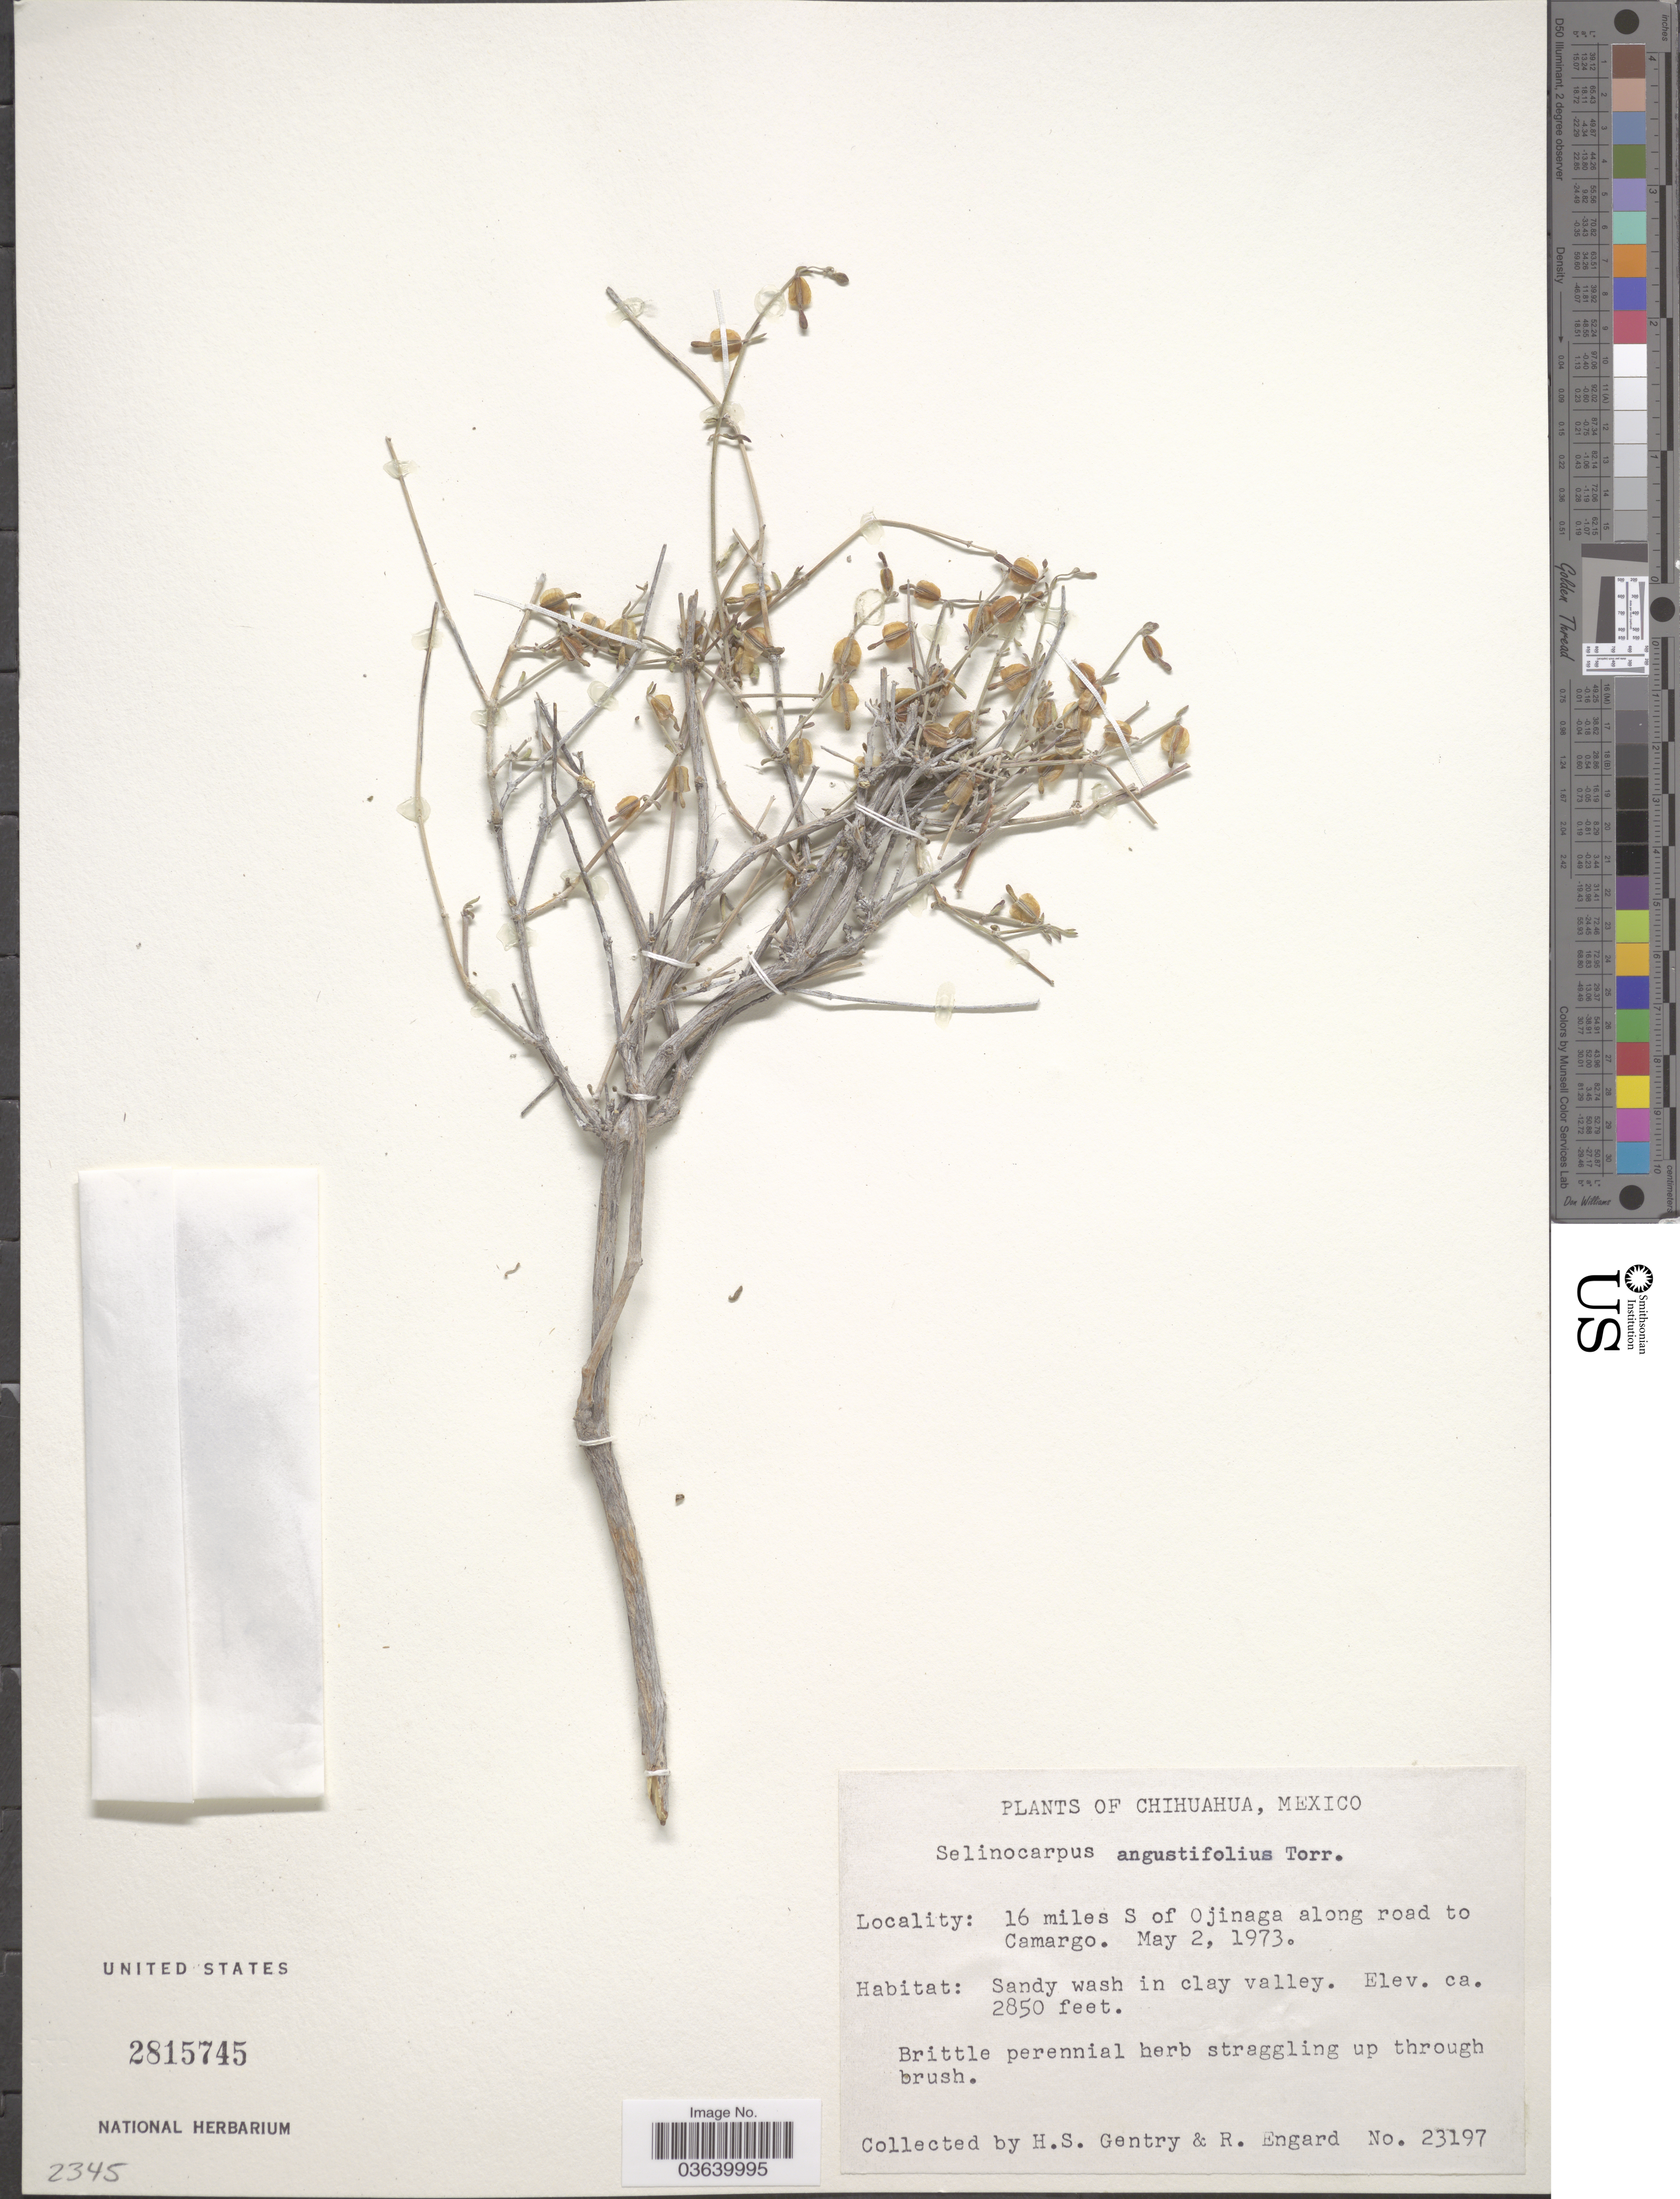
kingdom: Plantae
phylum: Tracheophyta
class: Magnoliopsida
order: Caryophyllales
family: Nyctaginaceae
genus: Acleisanthes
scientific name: Acleisanthes angustifolius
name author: (Torr.) R.A. Levin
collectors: H. S. Gentry & R. Engard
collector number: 23197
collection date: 1973-05-02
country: Mexico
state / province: Chihuahua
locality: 16 miles S of Ojinaga along road to Camargo.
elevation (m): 869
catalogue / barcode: US 2815745